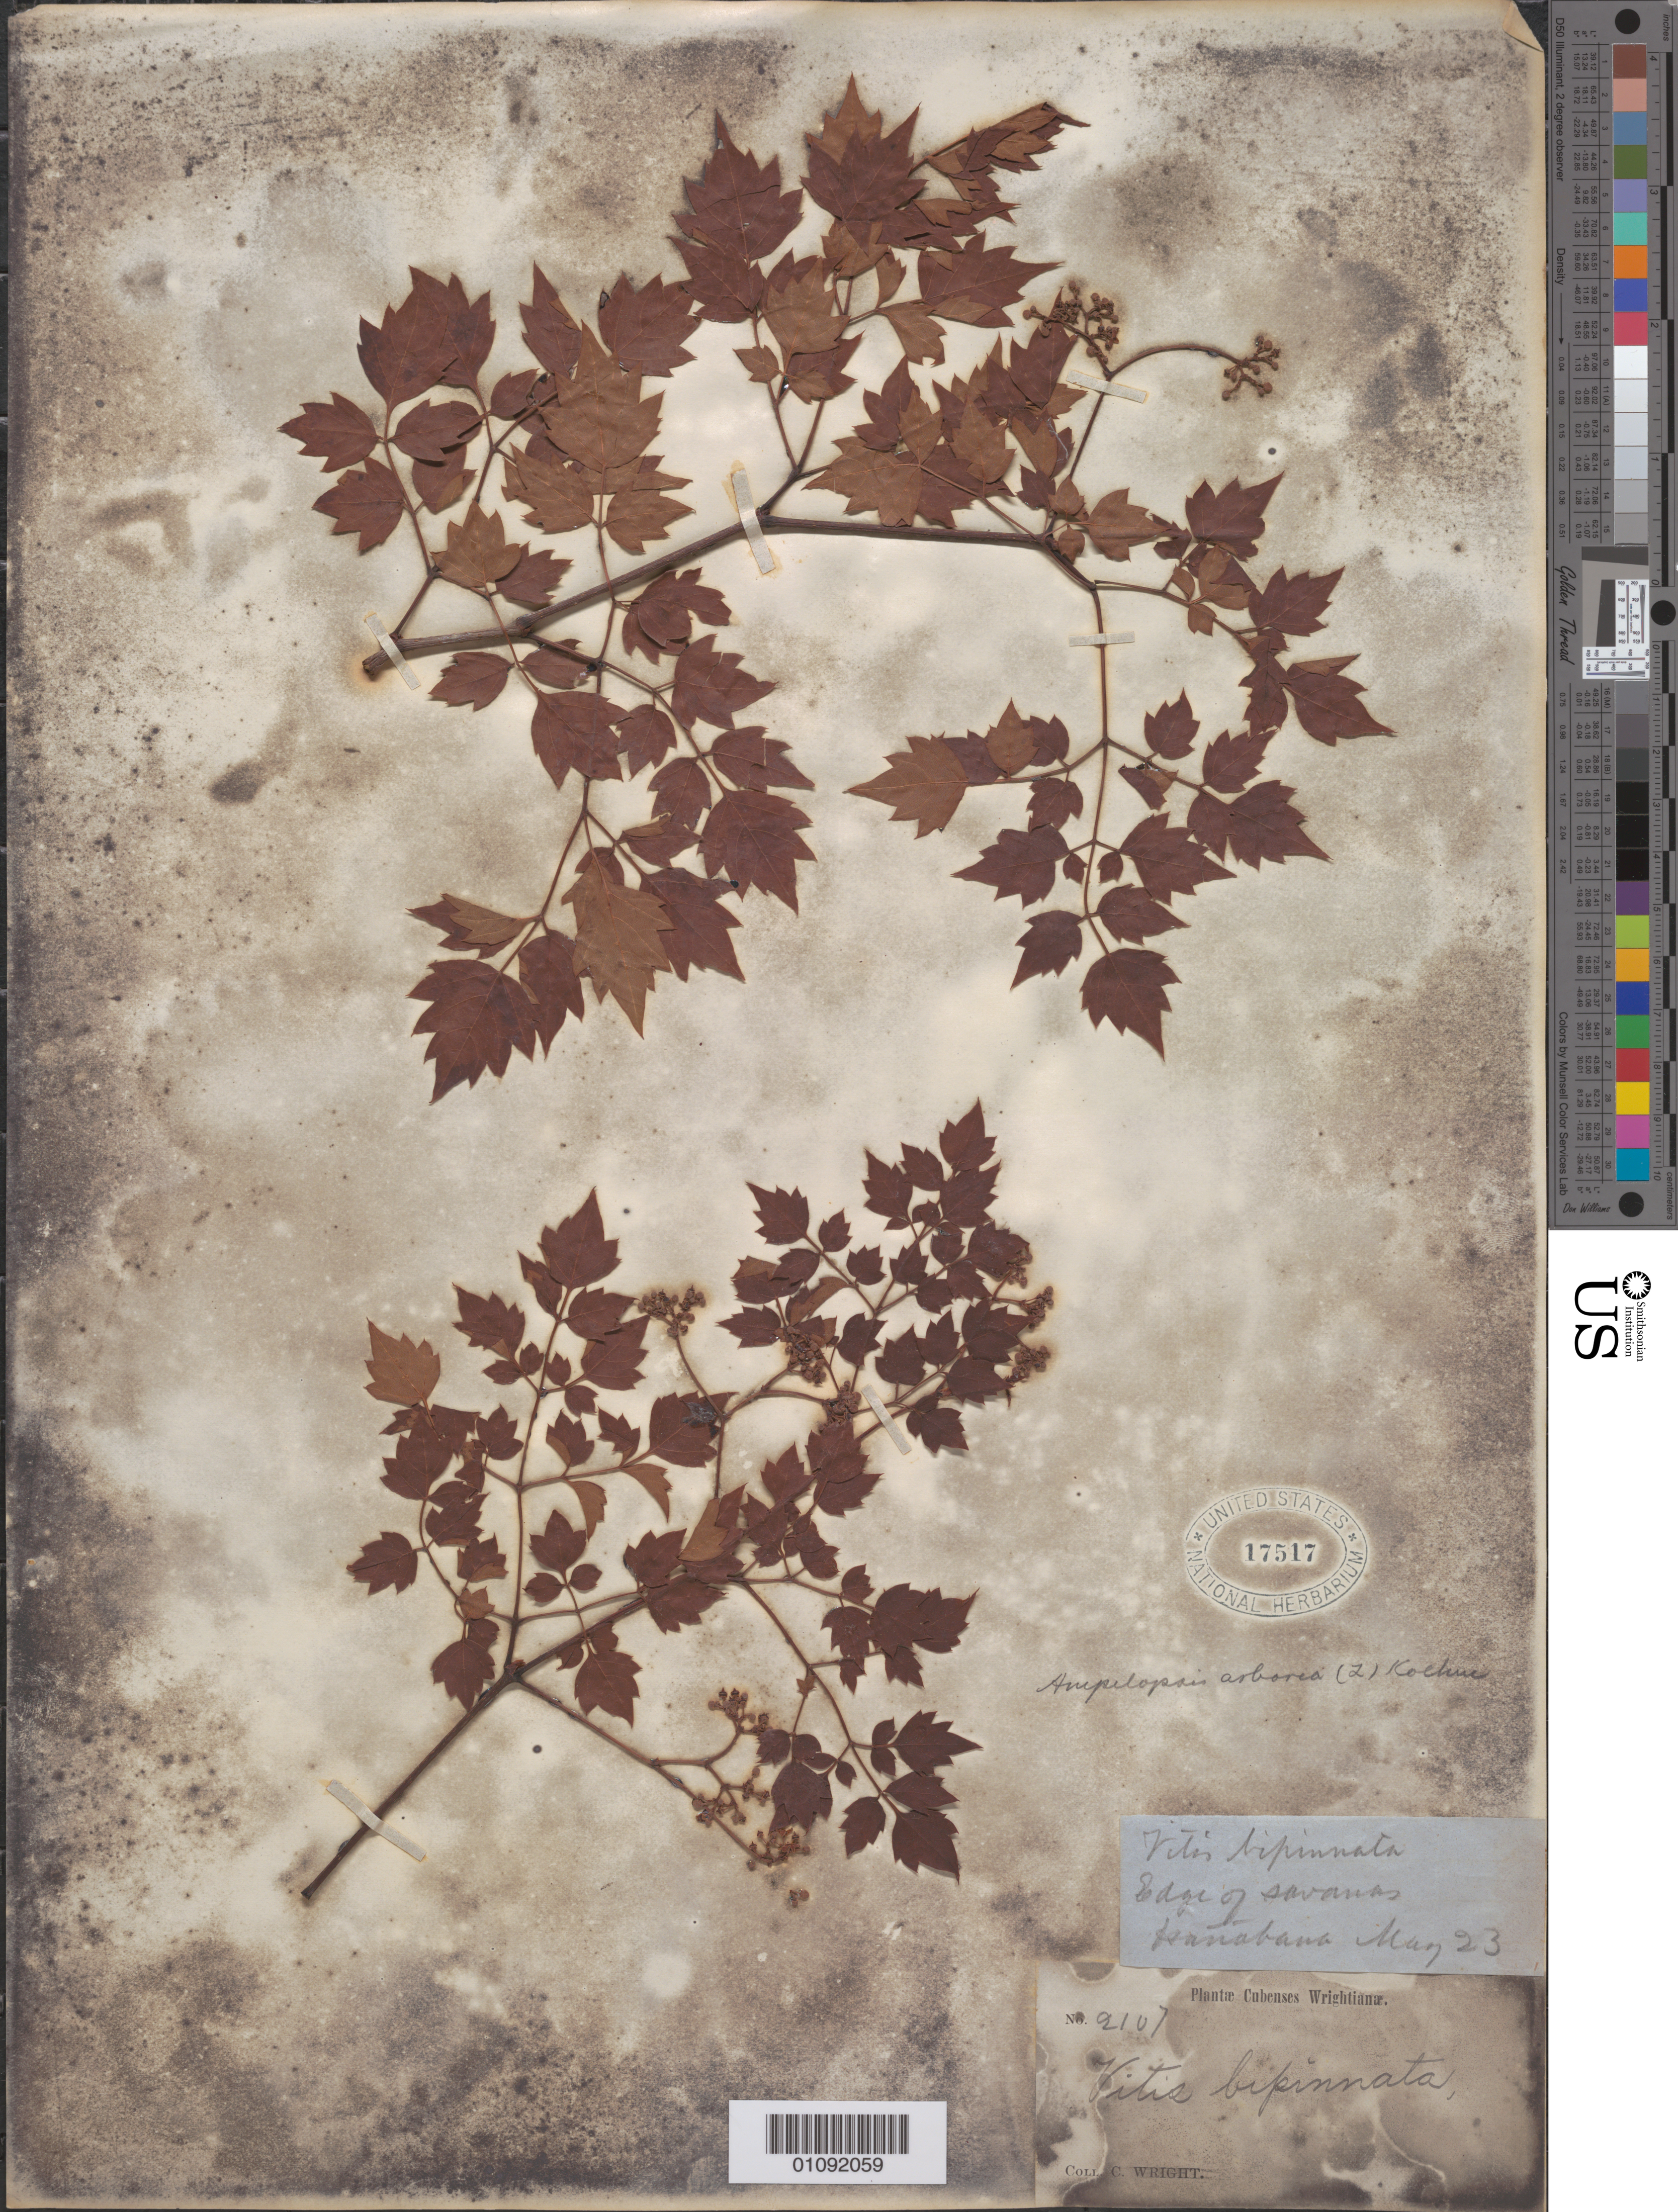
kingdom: Plantae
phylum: Tracheophyta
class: Magnoliopsida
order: Vitales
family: Vitaceae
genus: Ampelopsis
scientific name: Ampelopsis arborea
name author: (L.) Koehne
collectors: C. Wright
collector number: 2107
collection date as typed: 1800 to 1899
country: Cuba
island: Cuba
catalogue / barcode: US 17517